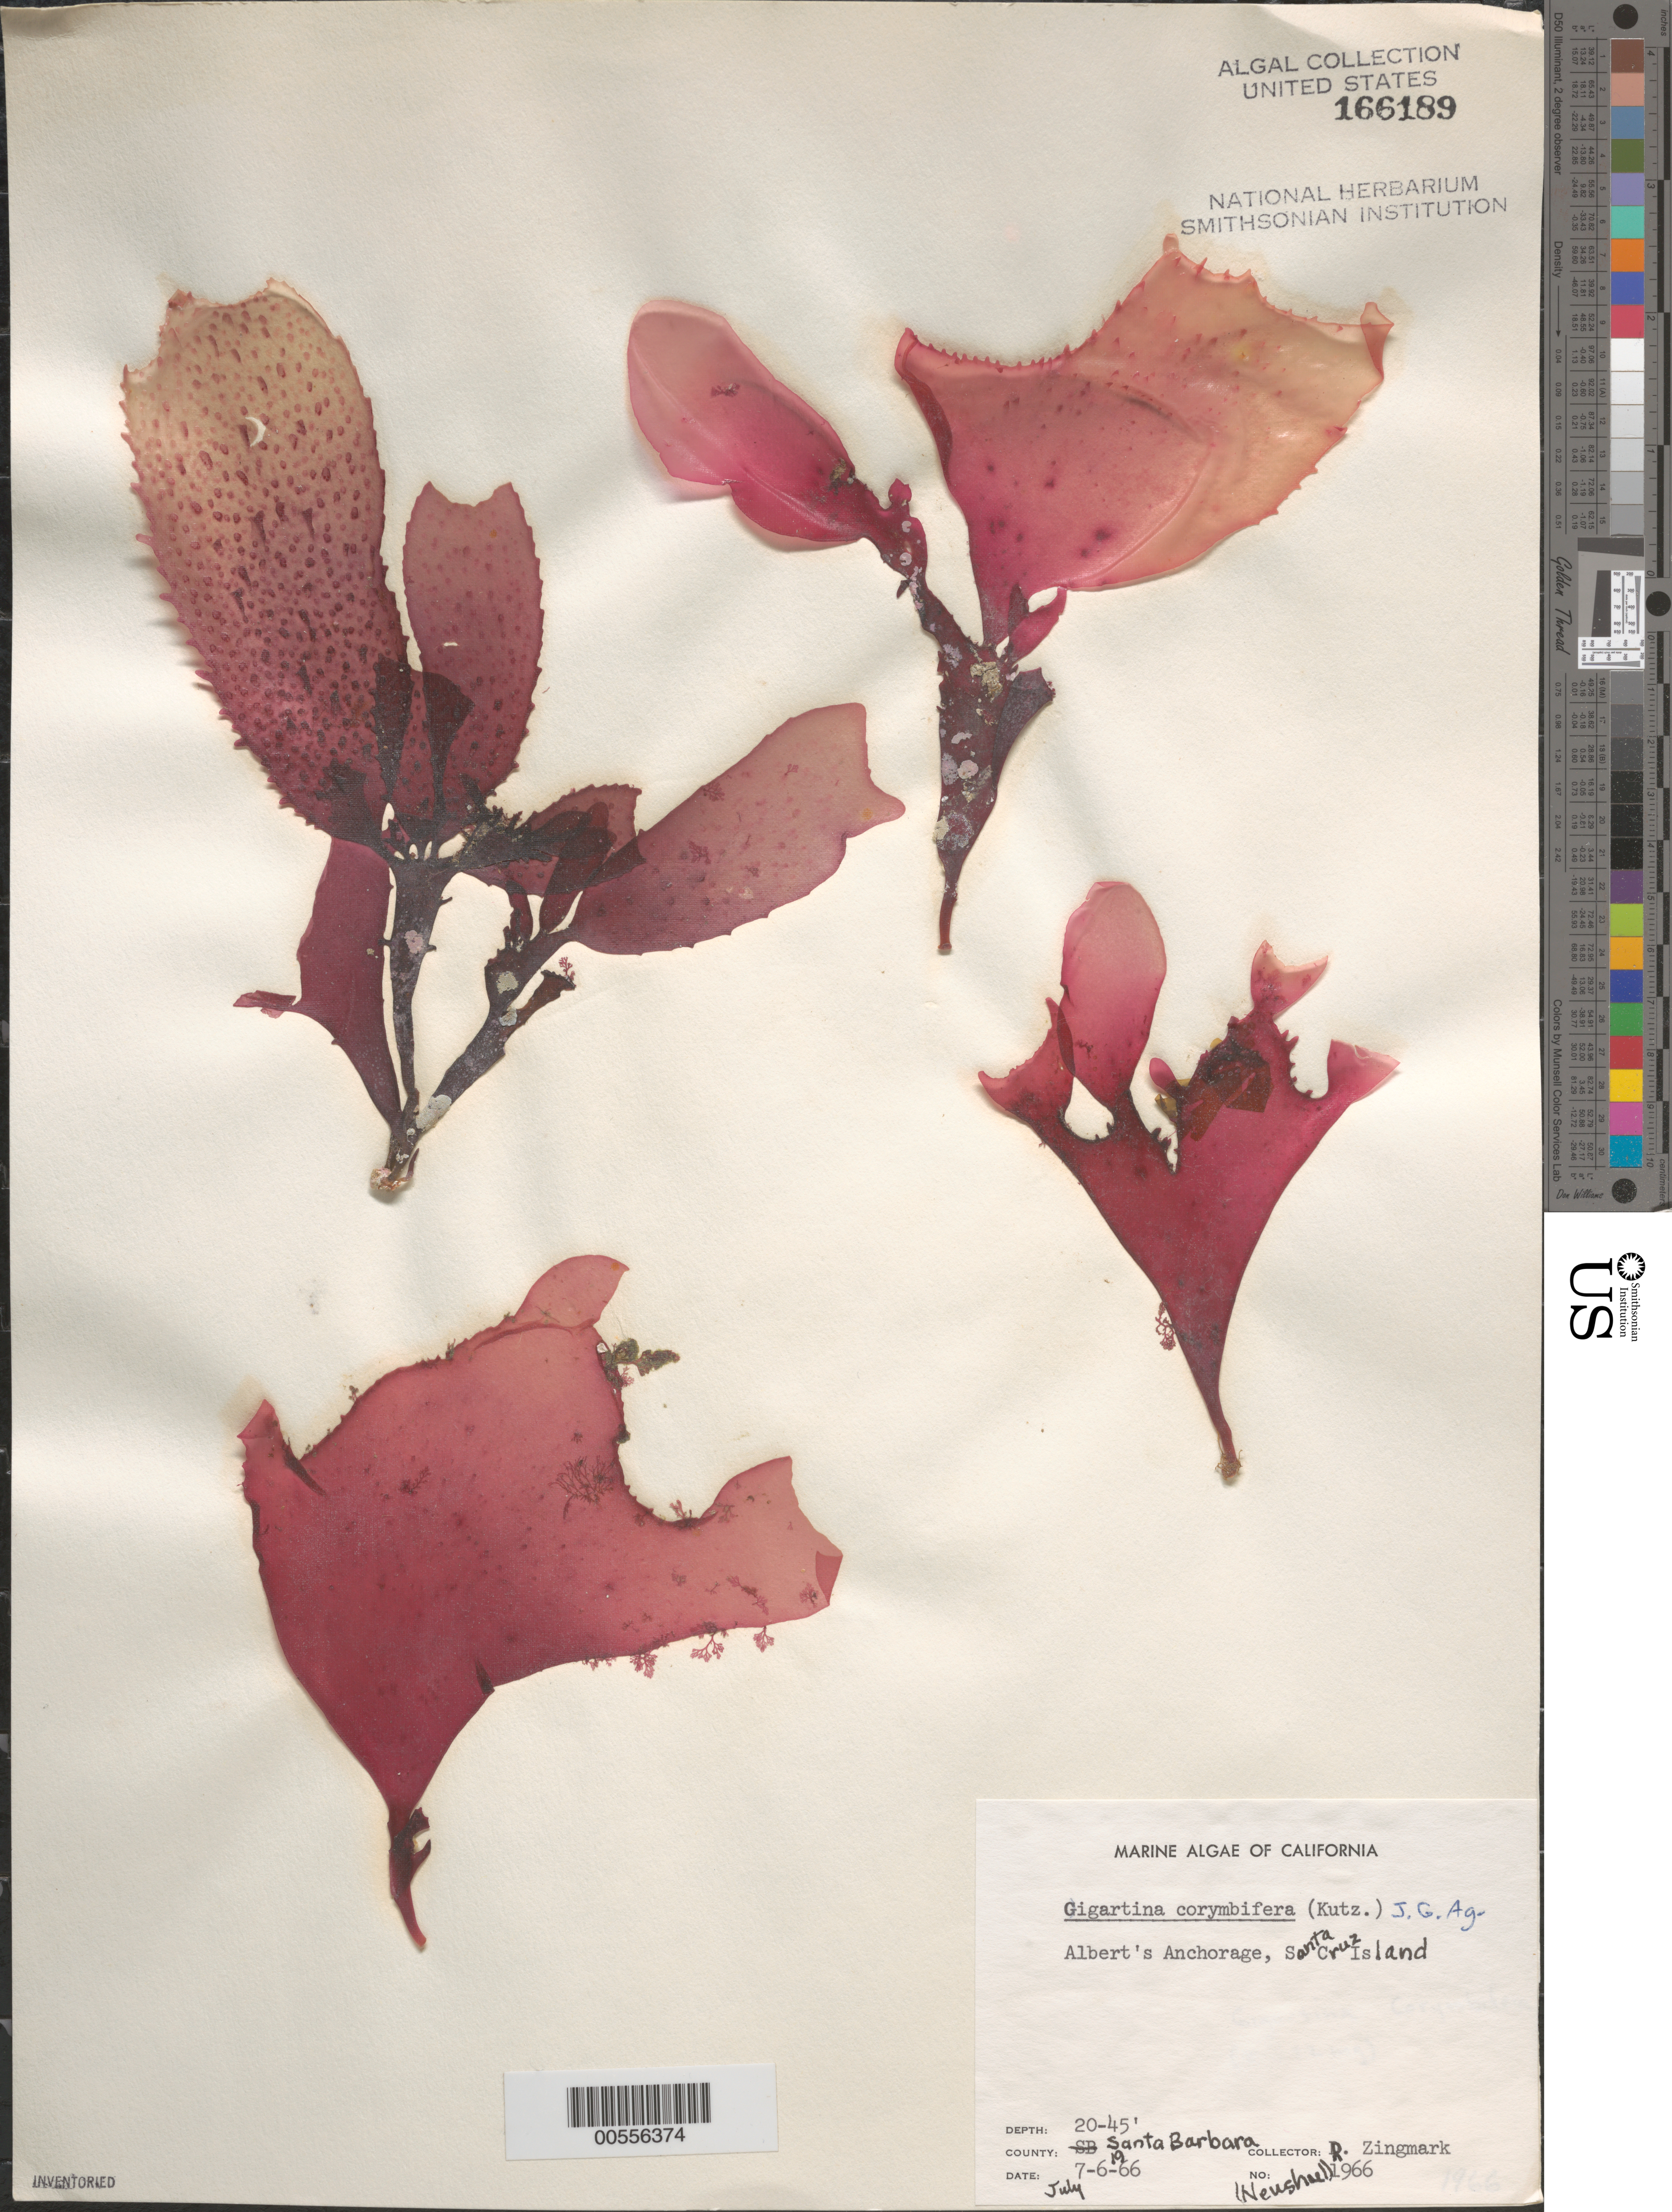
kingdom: Plantae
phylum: Rhodophyta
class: Florideophyceae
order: Gigartinales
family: Gigartinaceae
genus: Chondracanthus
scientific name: Chondracanthus corymbiferus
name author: (Kütz.) Guiry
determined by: Algae name updating Project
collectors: R. Zingmark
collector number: Neushul 1966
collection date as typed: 06 Jul 1966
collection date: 1966-07-06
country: United States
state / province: California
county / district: Santa Barbara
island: Santa Cruz Island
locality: Albert's Anchorage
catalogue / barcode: US 166189